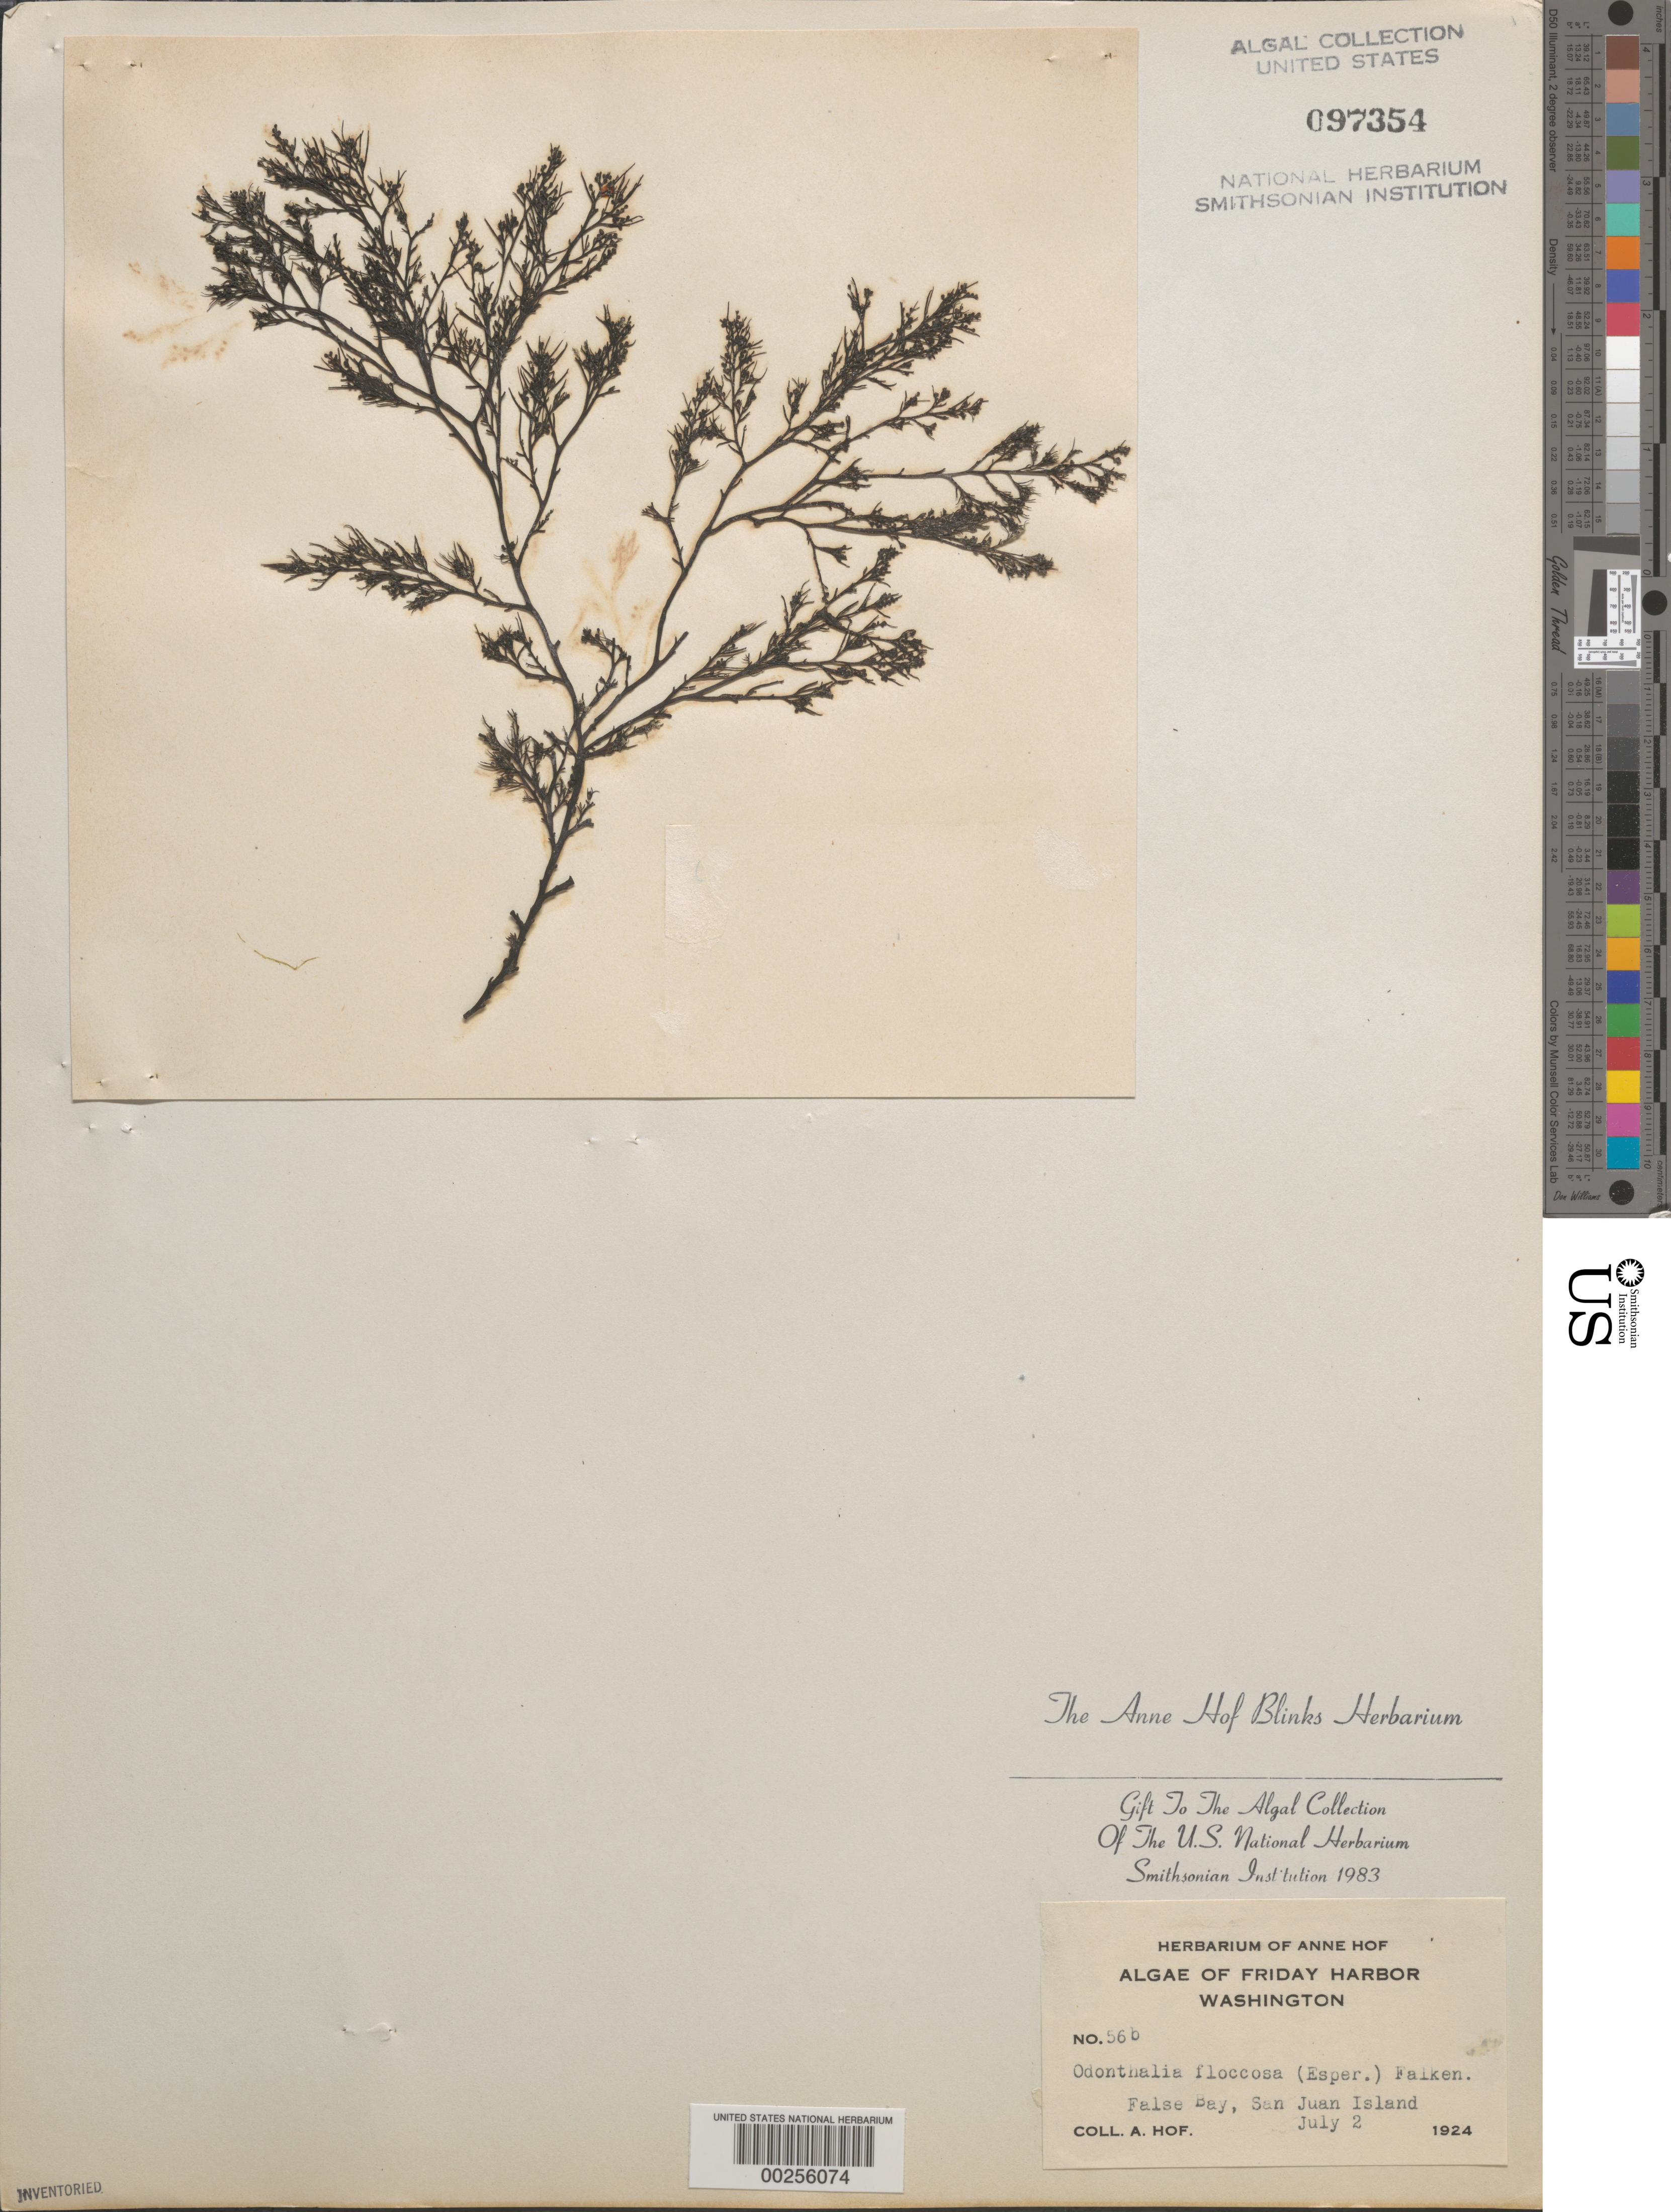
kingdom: Plantae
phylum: Rhodophyta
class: Florideophyceae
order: Ceramiales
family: Rhodomelaceae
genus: Odonthalia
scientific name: Odonthalia floccosa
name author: (Esper) Falkenb.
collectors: A. Blinks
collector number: AHB 56b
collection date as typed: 02 Jul 1924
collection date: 1924-07-02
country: United States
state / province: Washington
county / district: San Juan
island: San Juan Island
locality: False Bay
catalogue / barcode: US 97354